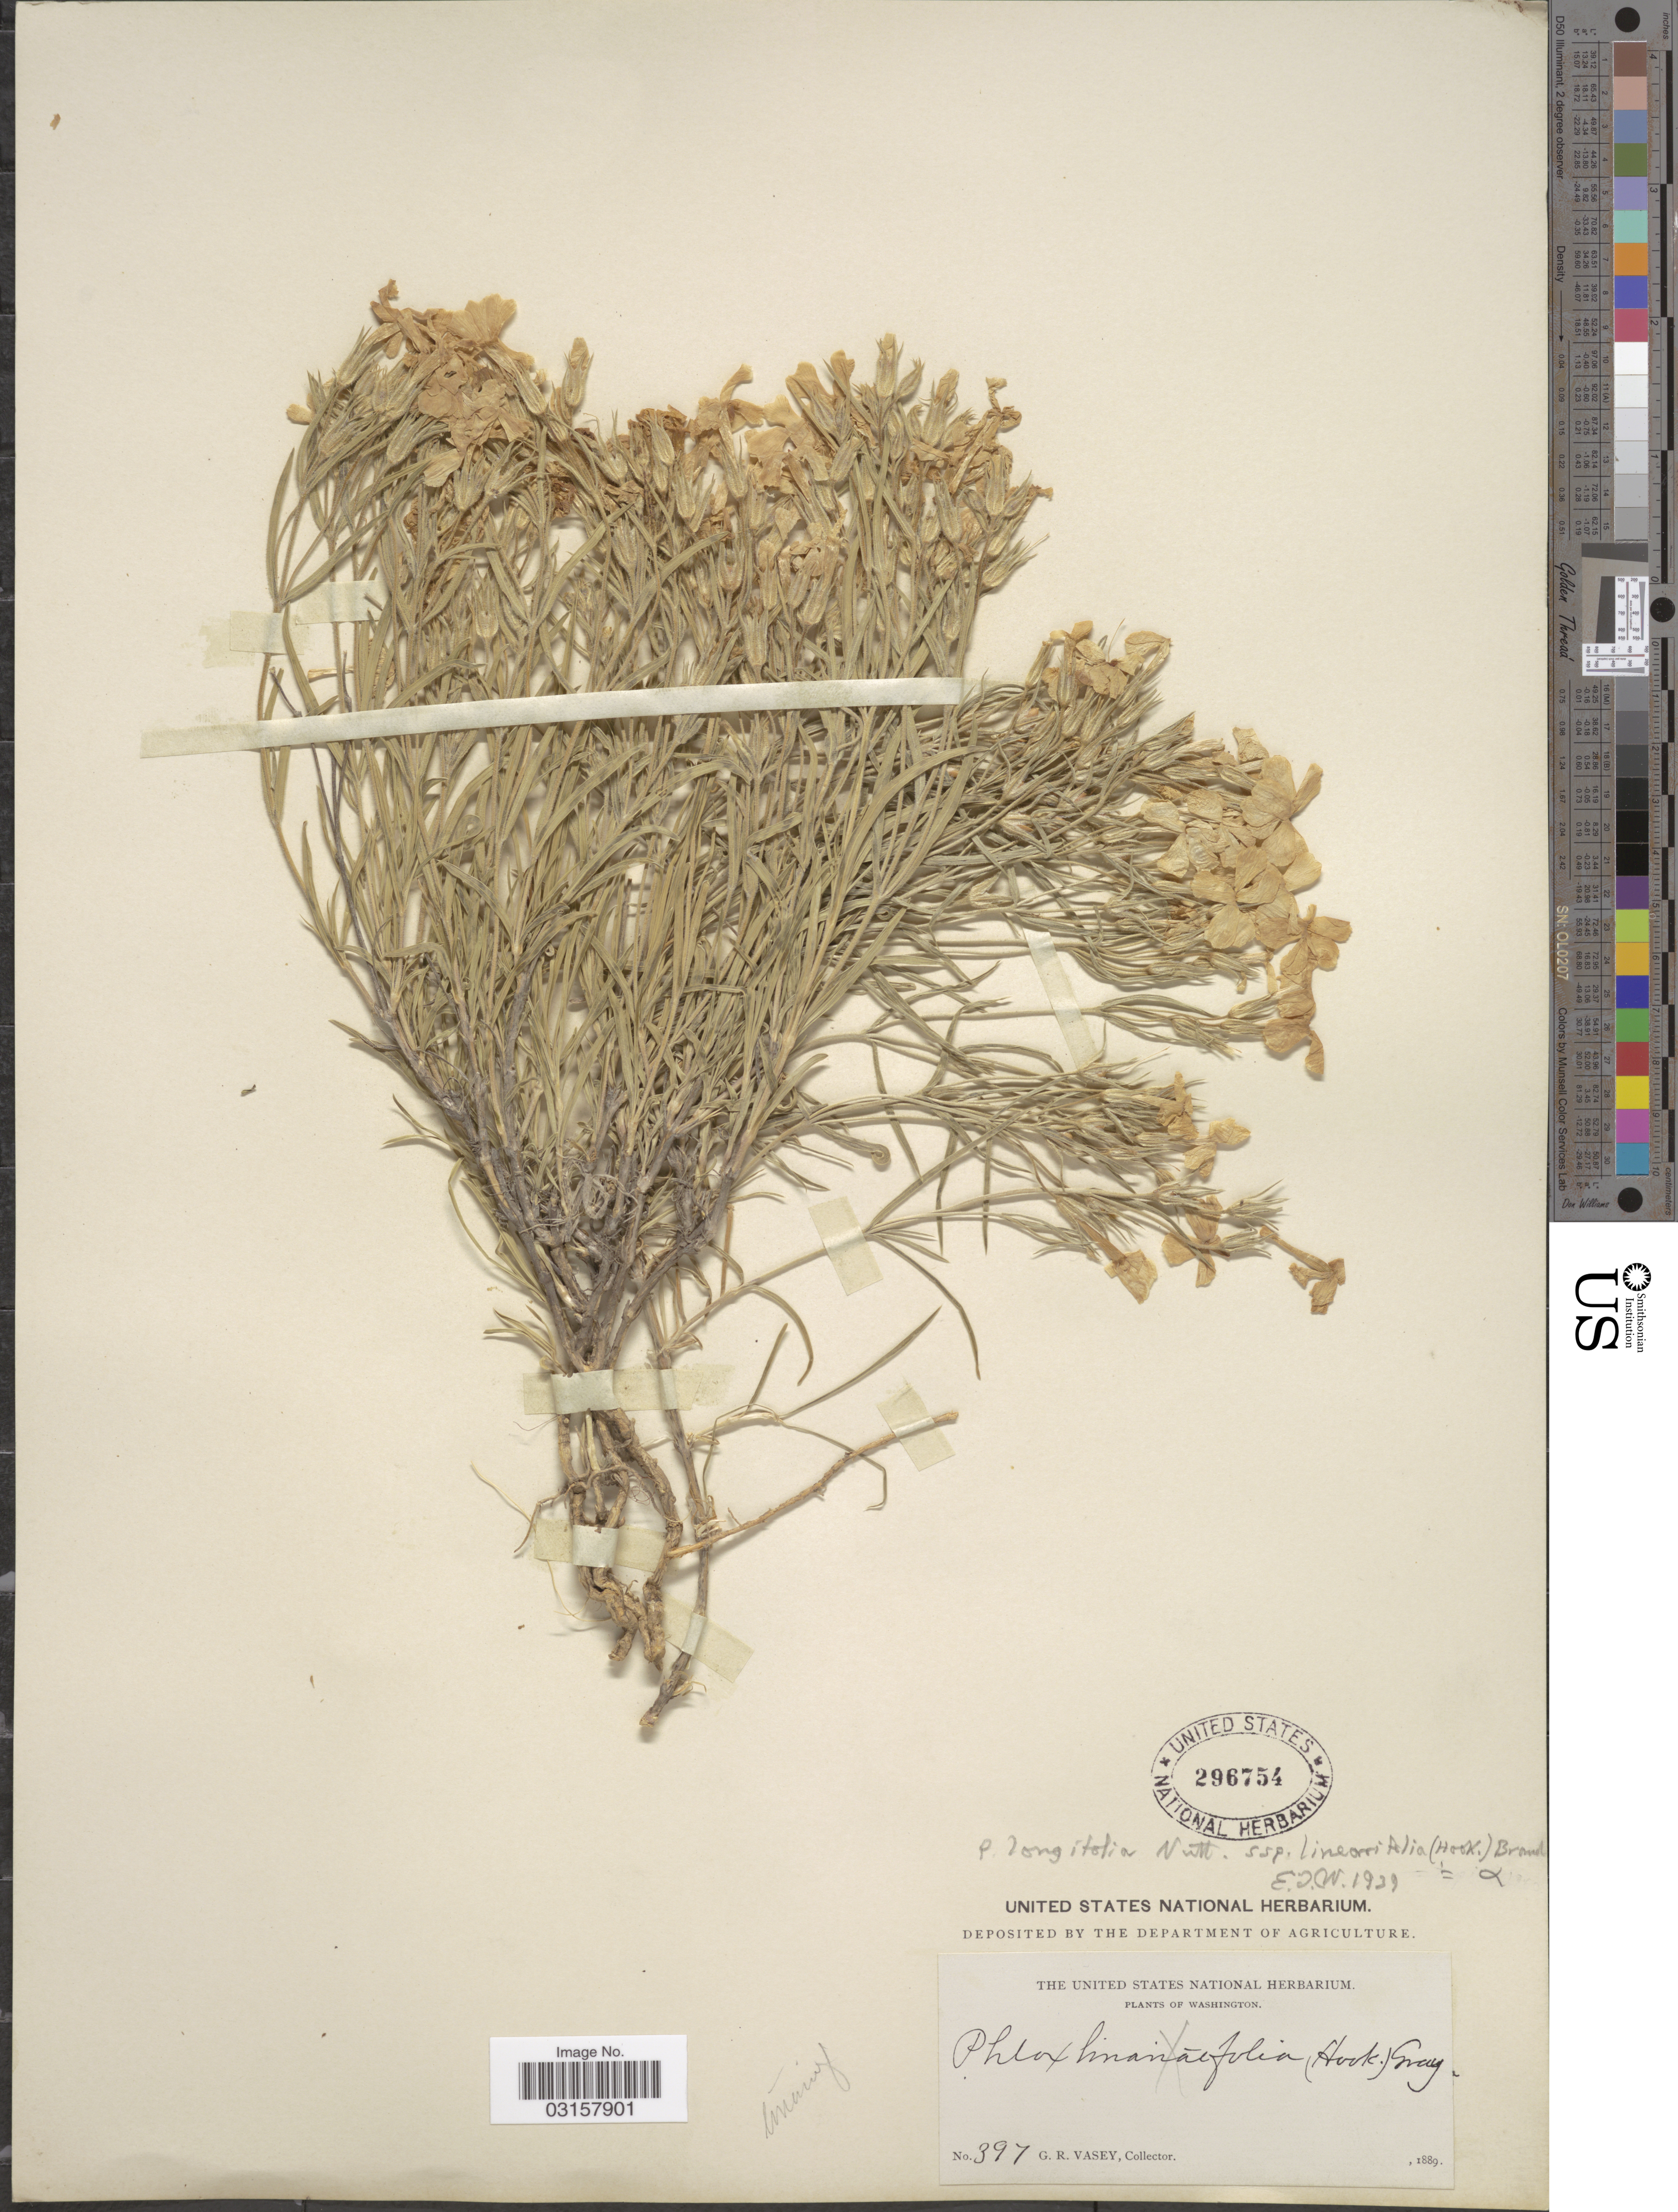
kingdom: Plantae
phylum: Tracheophyta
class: Magnoliopsida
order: Ericales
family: Polemoniaceae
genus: Phlox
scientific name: Phlox longifolia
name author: Nutt.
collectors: G. R. Vasey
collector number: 397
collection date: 1889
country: United States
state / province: Washington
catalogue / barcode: US 296754